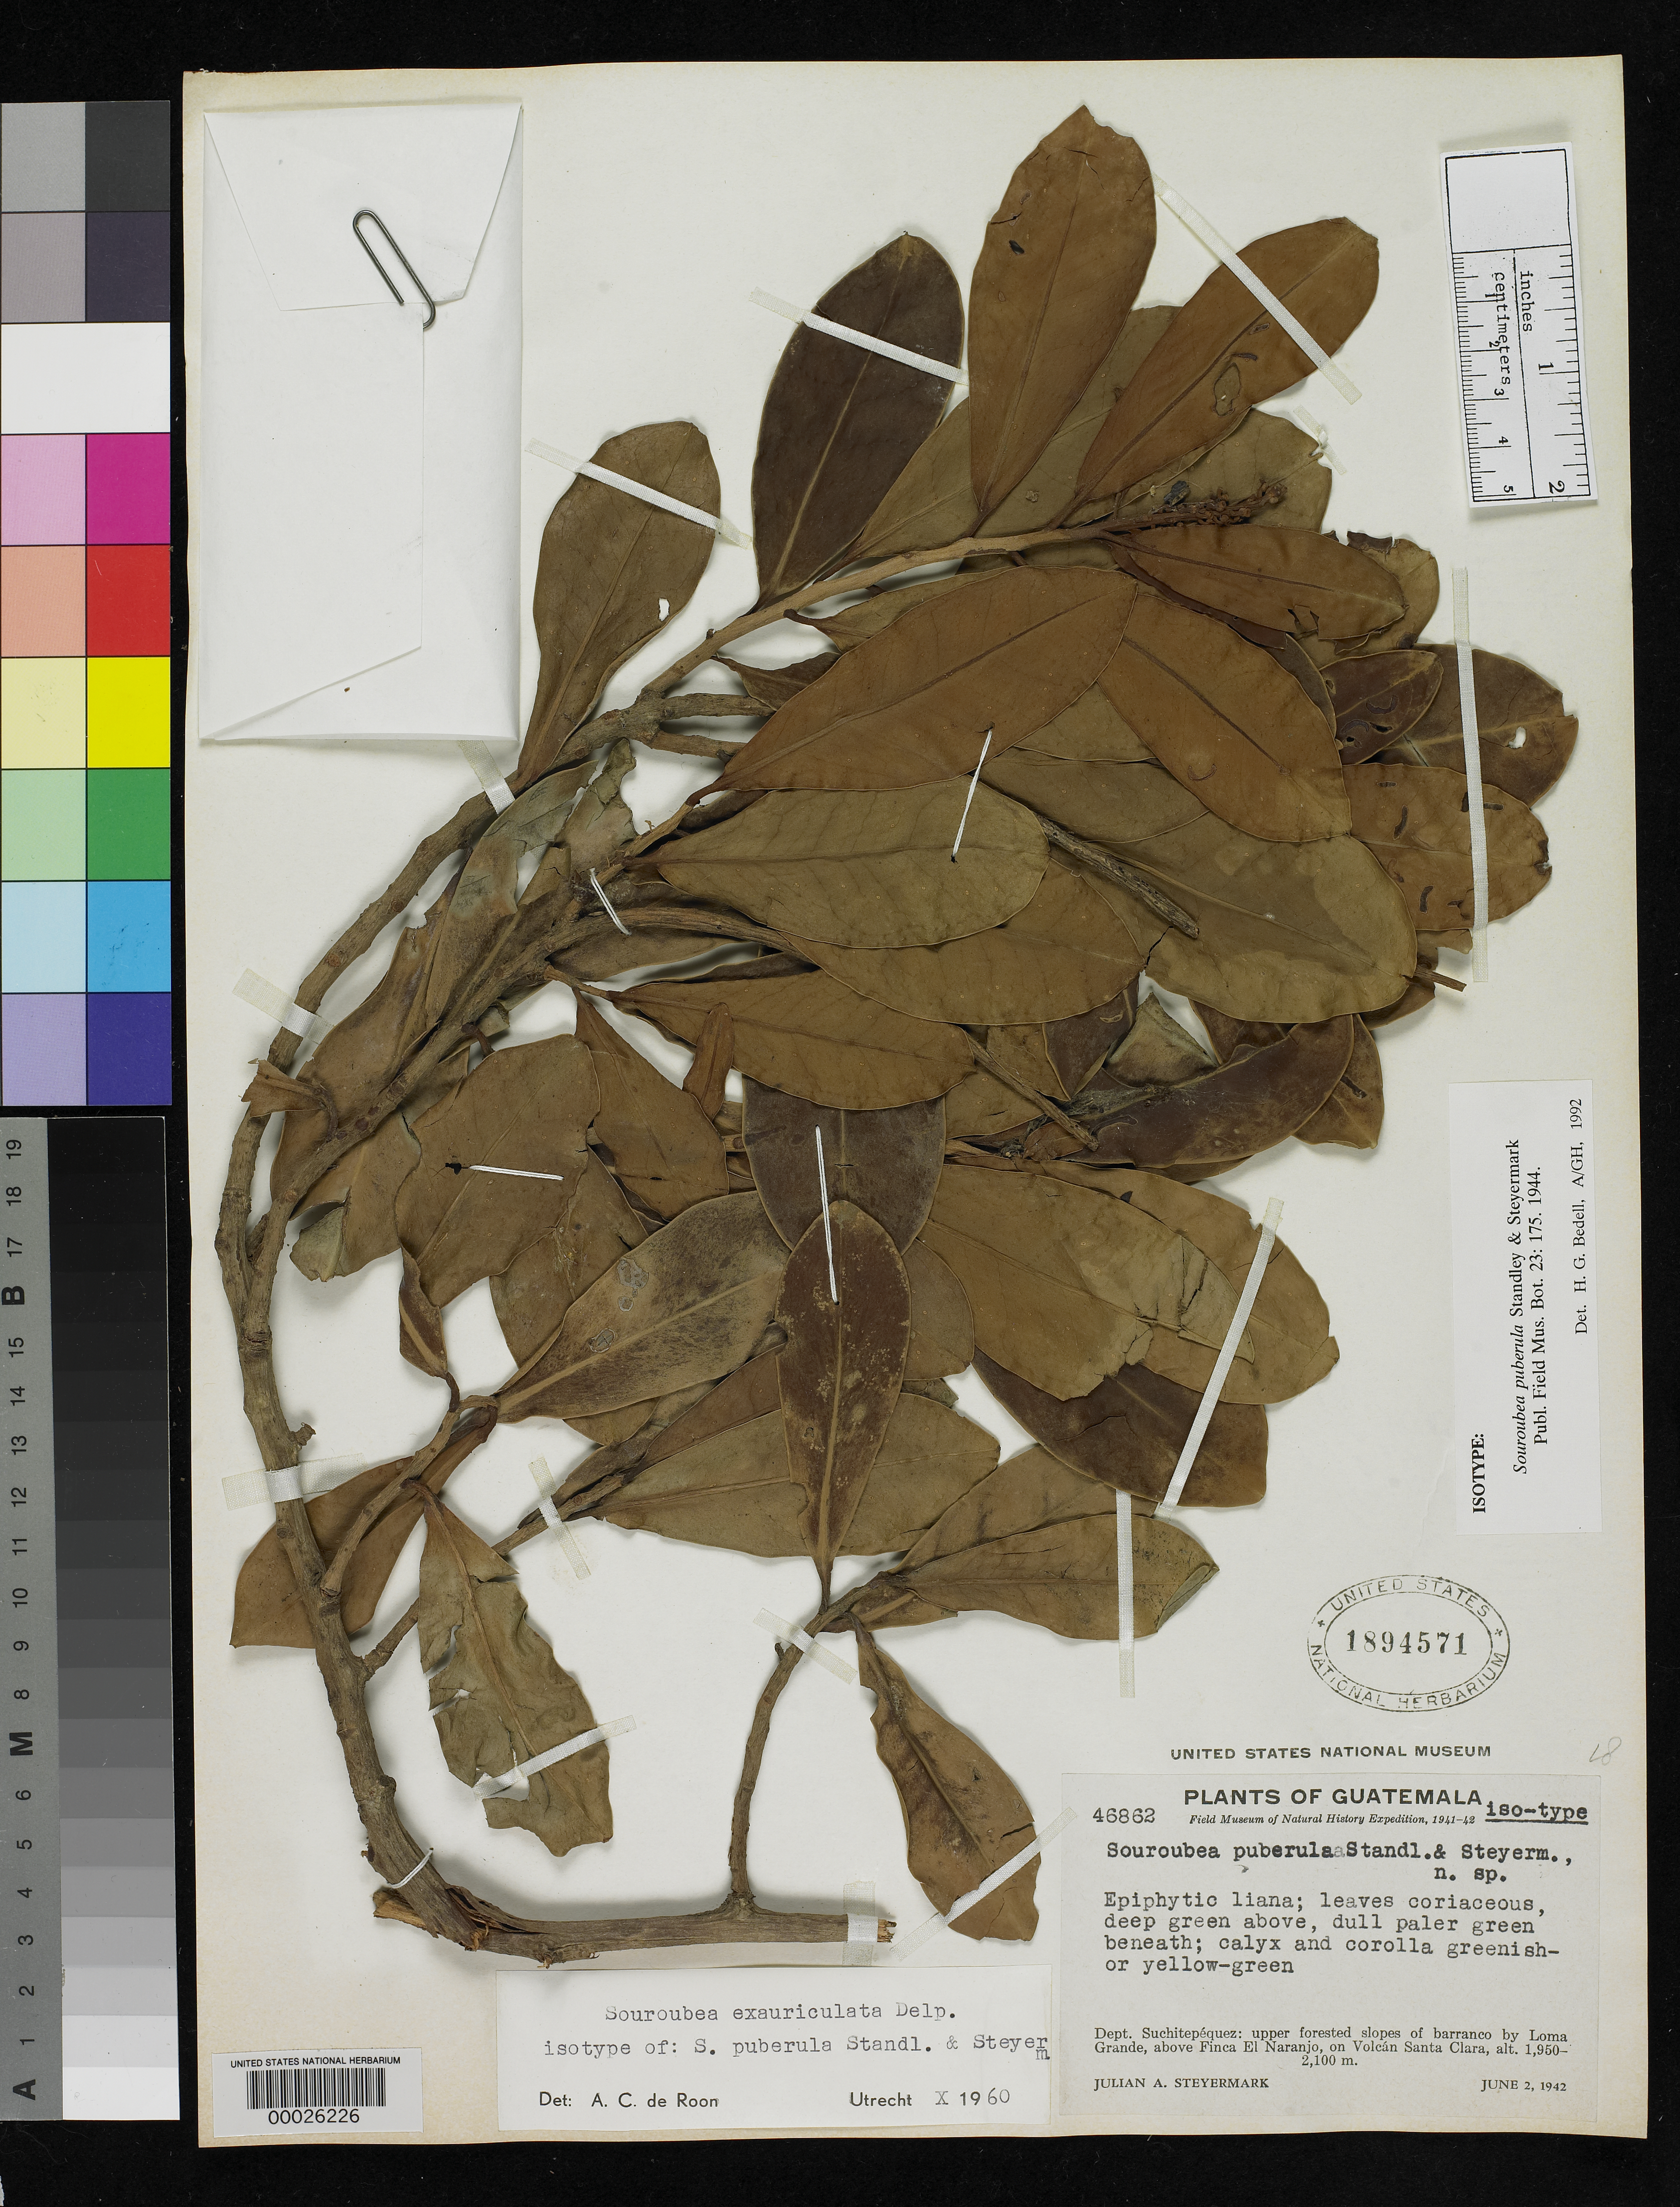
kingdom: Plantae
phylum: Tracheophyta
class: Magnoliopsida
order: Ericales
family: Marcgraviaceae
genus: Souroubea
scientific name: Souroubea puberula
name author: Standl. & Steyerm.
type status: Isotype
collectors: J. Steyermark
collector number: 46862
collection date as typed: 02 Jun 1942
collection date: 1942-06-02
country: Guatemala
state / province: Suchitepéquez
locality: Upper slopes of barranco by Loma Grande, above Finca El Naranjo, Volcan de Santa Clara.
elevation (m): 1950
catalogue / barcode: US 1894571